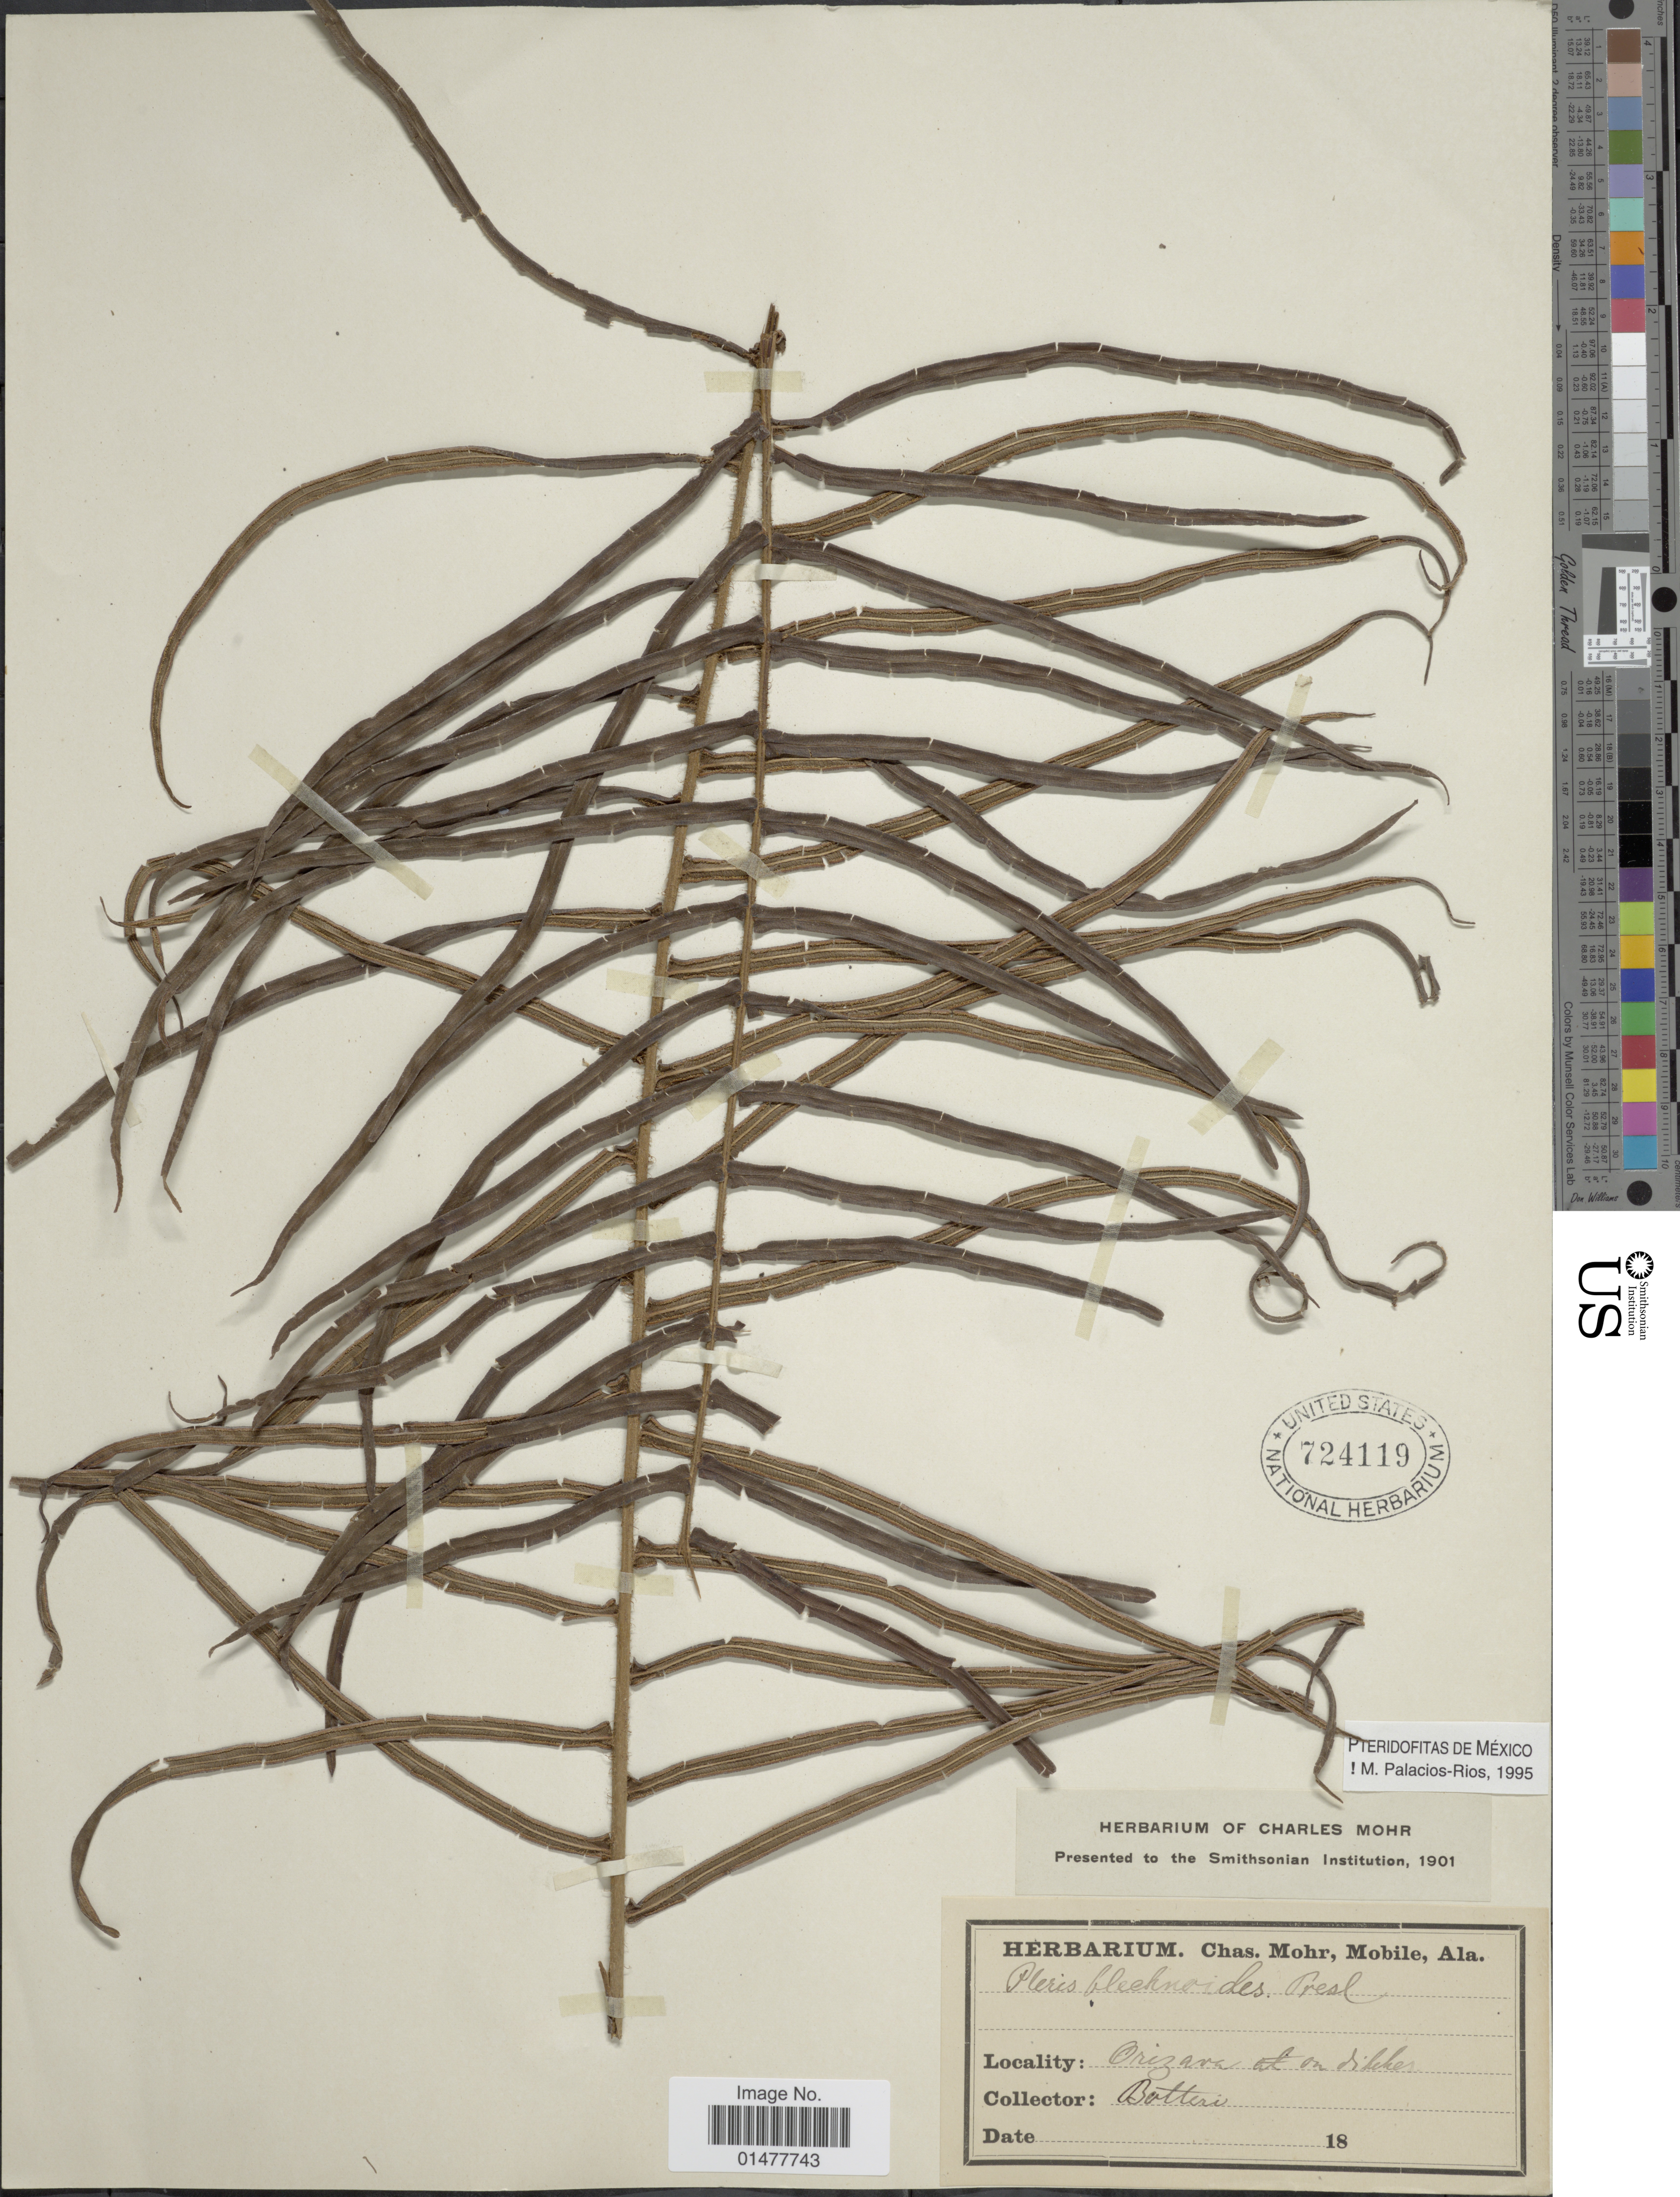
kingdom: Plantae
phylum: Tracheophyta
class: Polypodiopsida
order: Polypodiales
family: Pteridaceae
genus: Pteris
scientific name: Pteris longifolia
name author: L.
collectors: -. Botteri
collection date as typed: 18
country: Mexico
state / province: Veracruz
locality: Orizava on ditches.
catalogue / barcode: US 724119